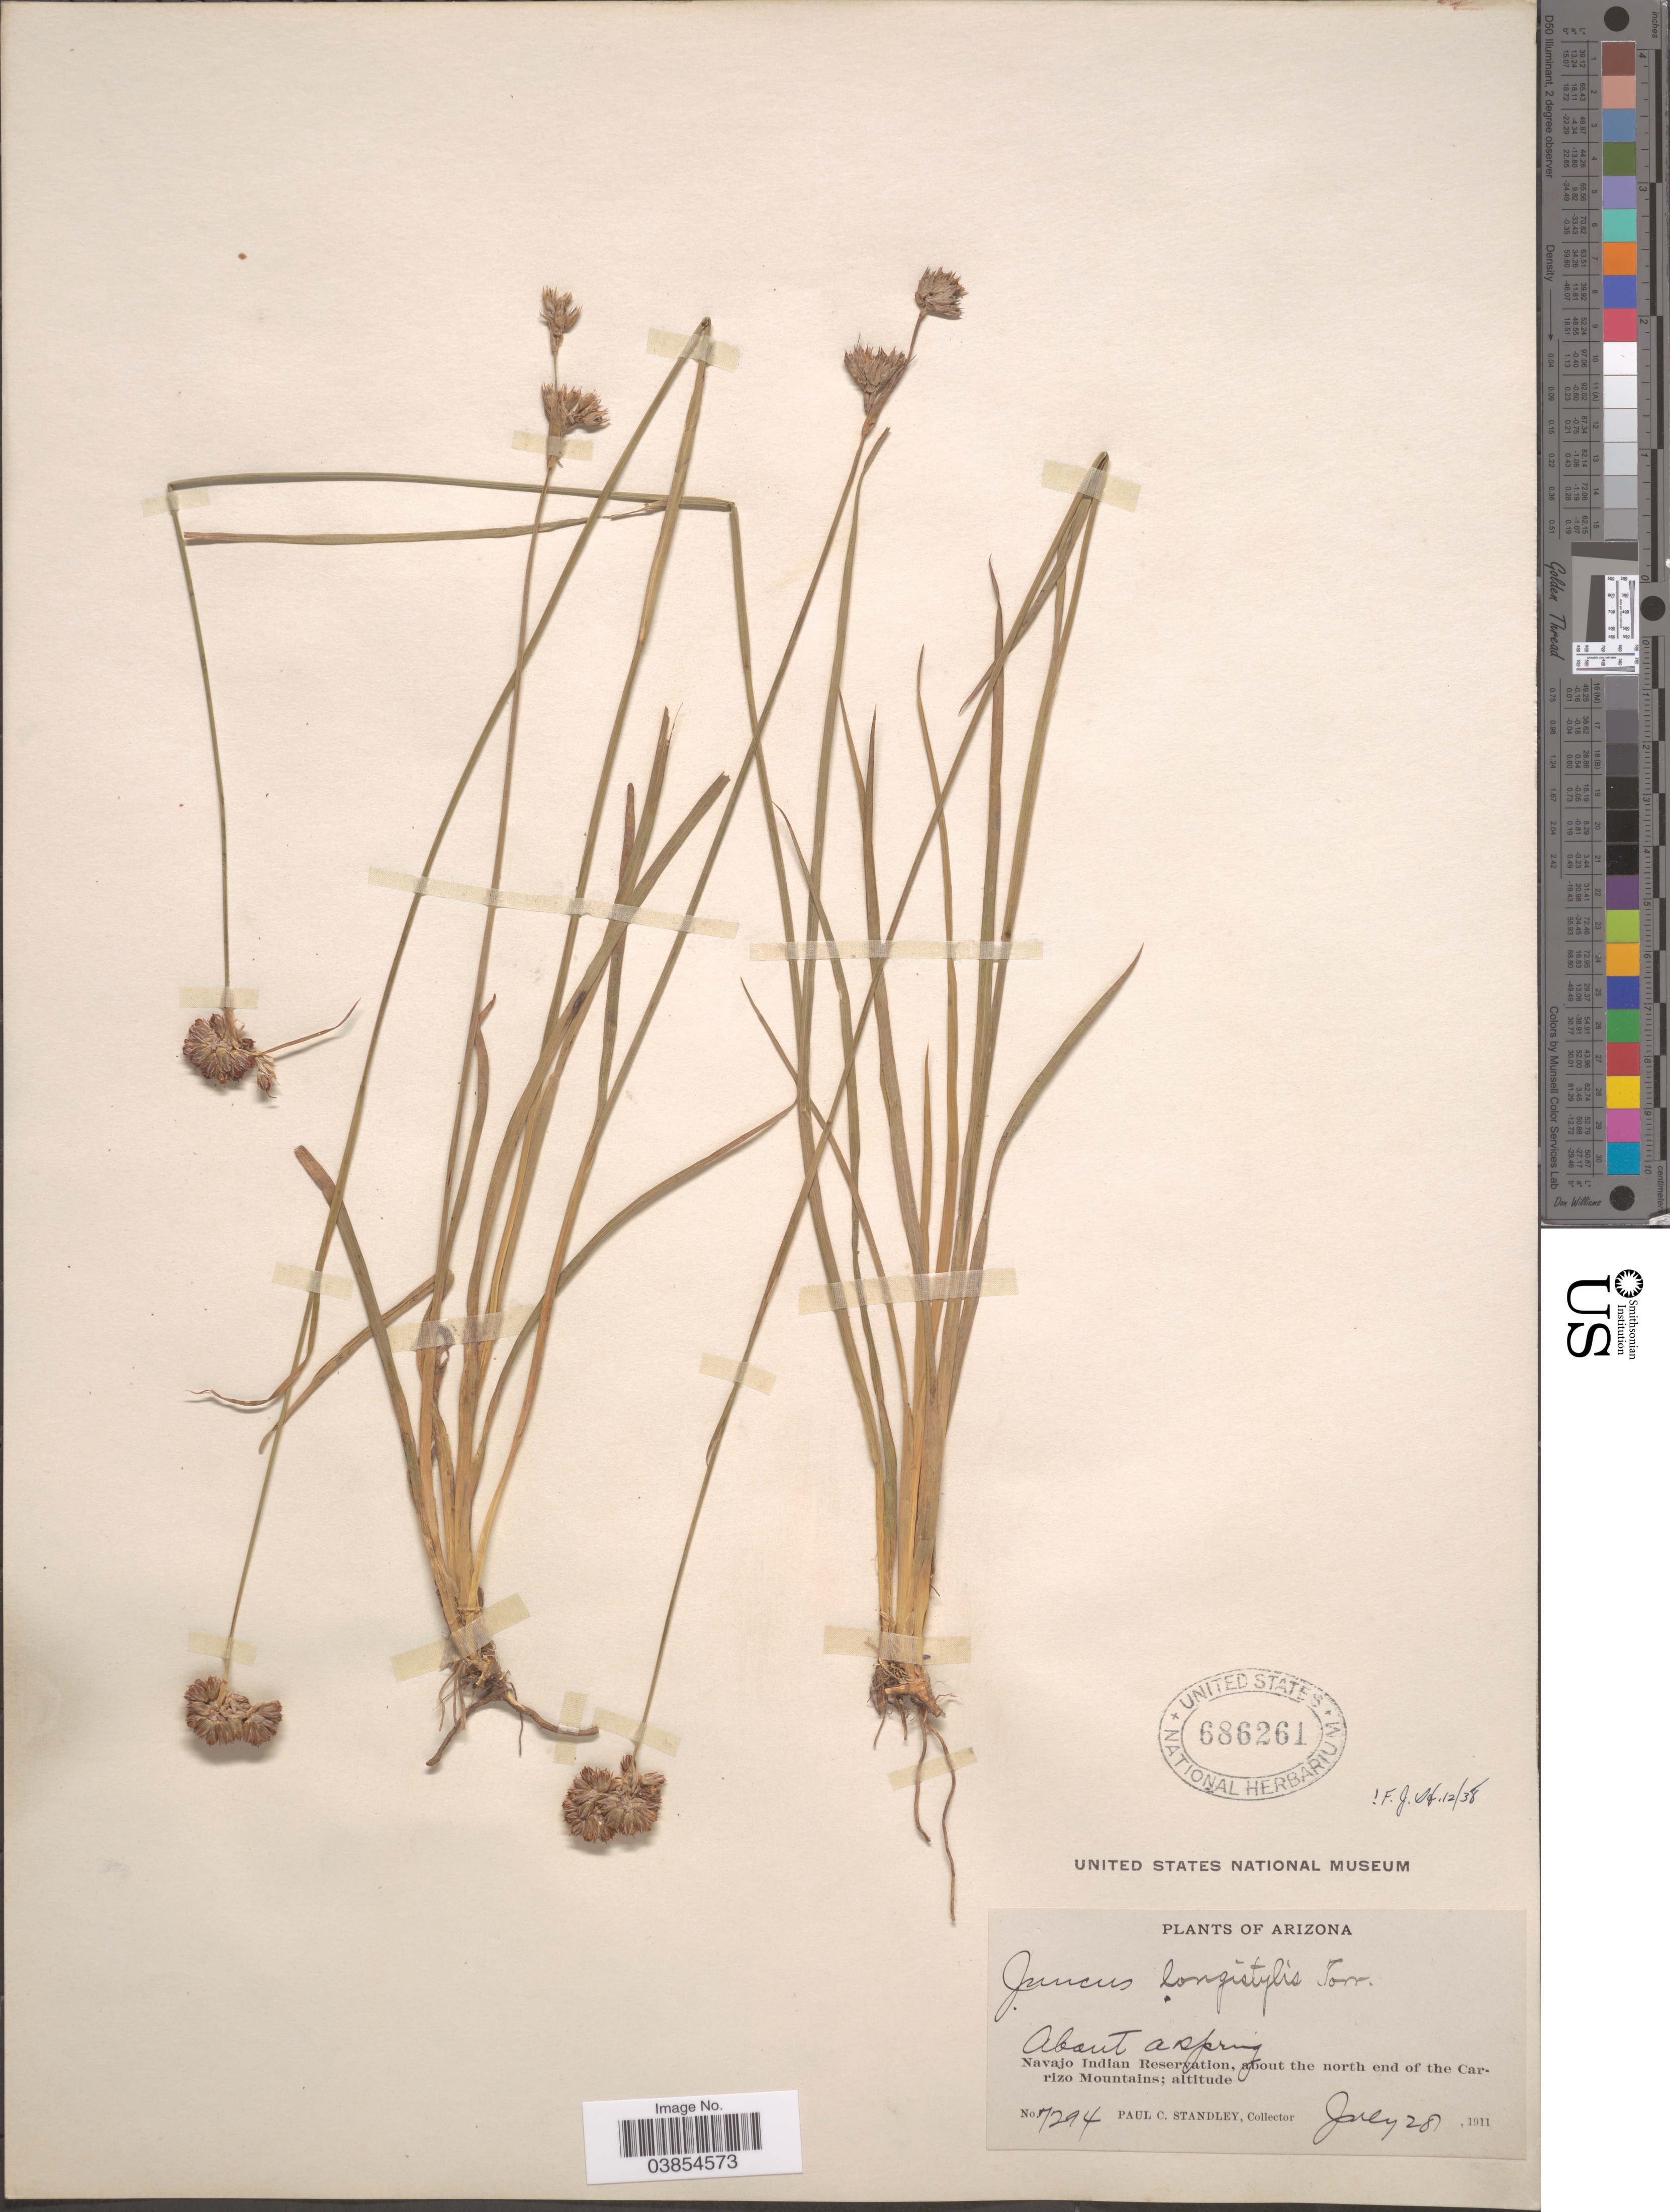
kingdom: Plantae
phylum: Tracheophyta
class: Liliopsida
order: Poales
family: Juncaceae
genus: Juncus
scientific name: Juncus longistylis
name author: Torr.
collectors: P. C. Standley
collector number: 7294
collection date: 1911-07-28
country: United States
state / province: Arizona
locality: About a spring, Navajo Indian Reservation, about the north end of the Carizo Mountains.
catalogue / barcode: US 686261